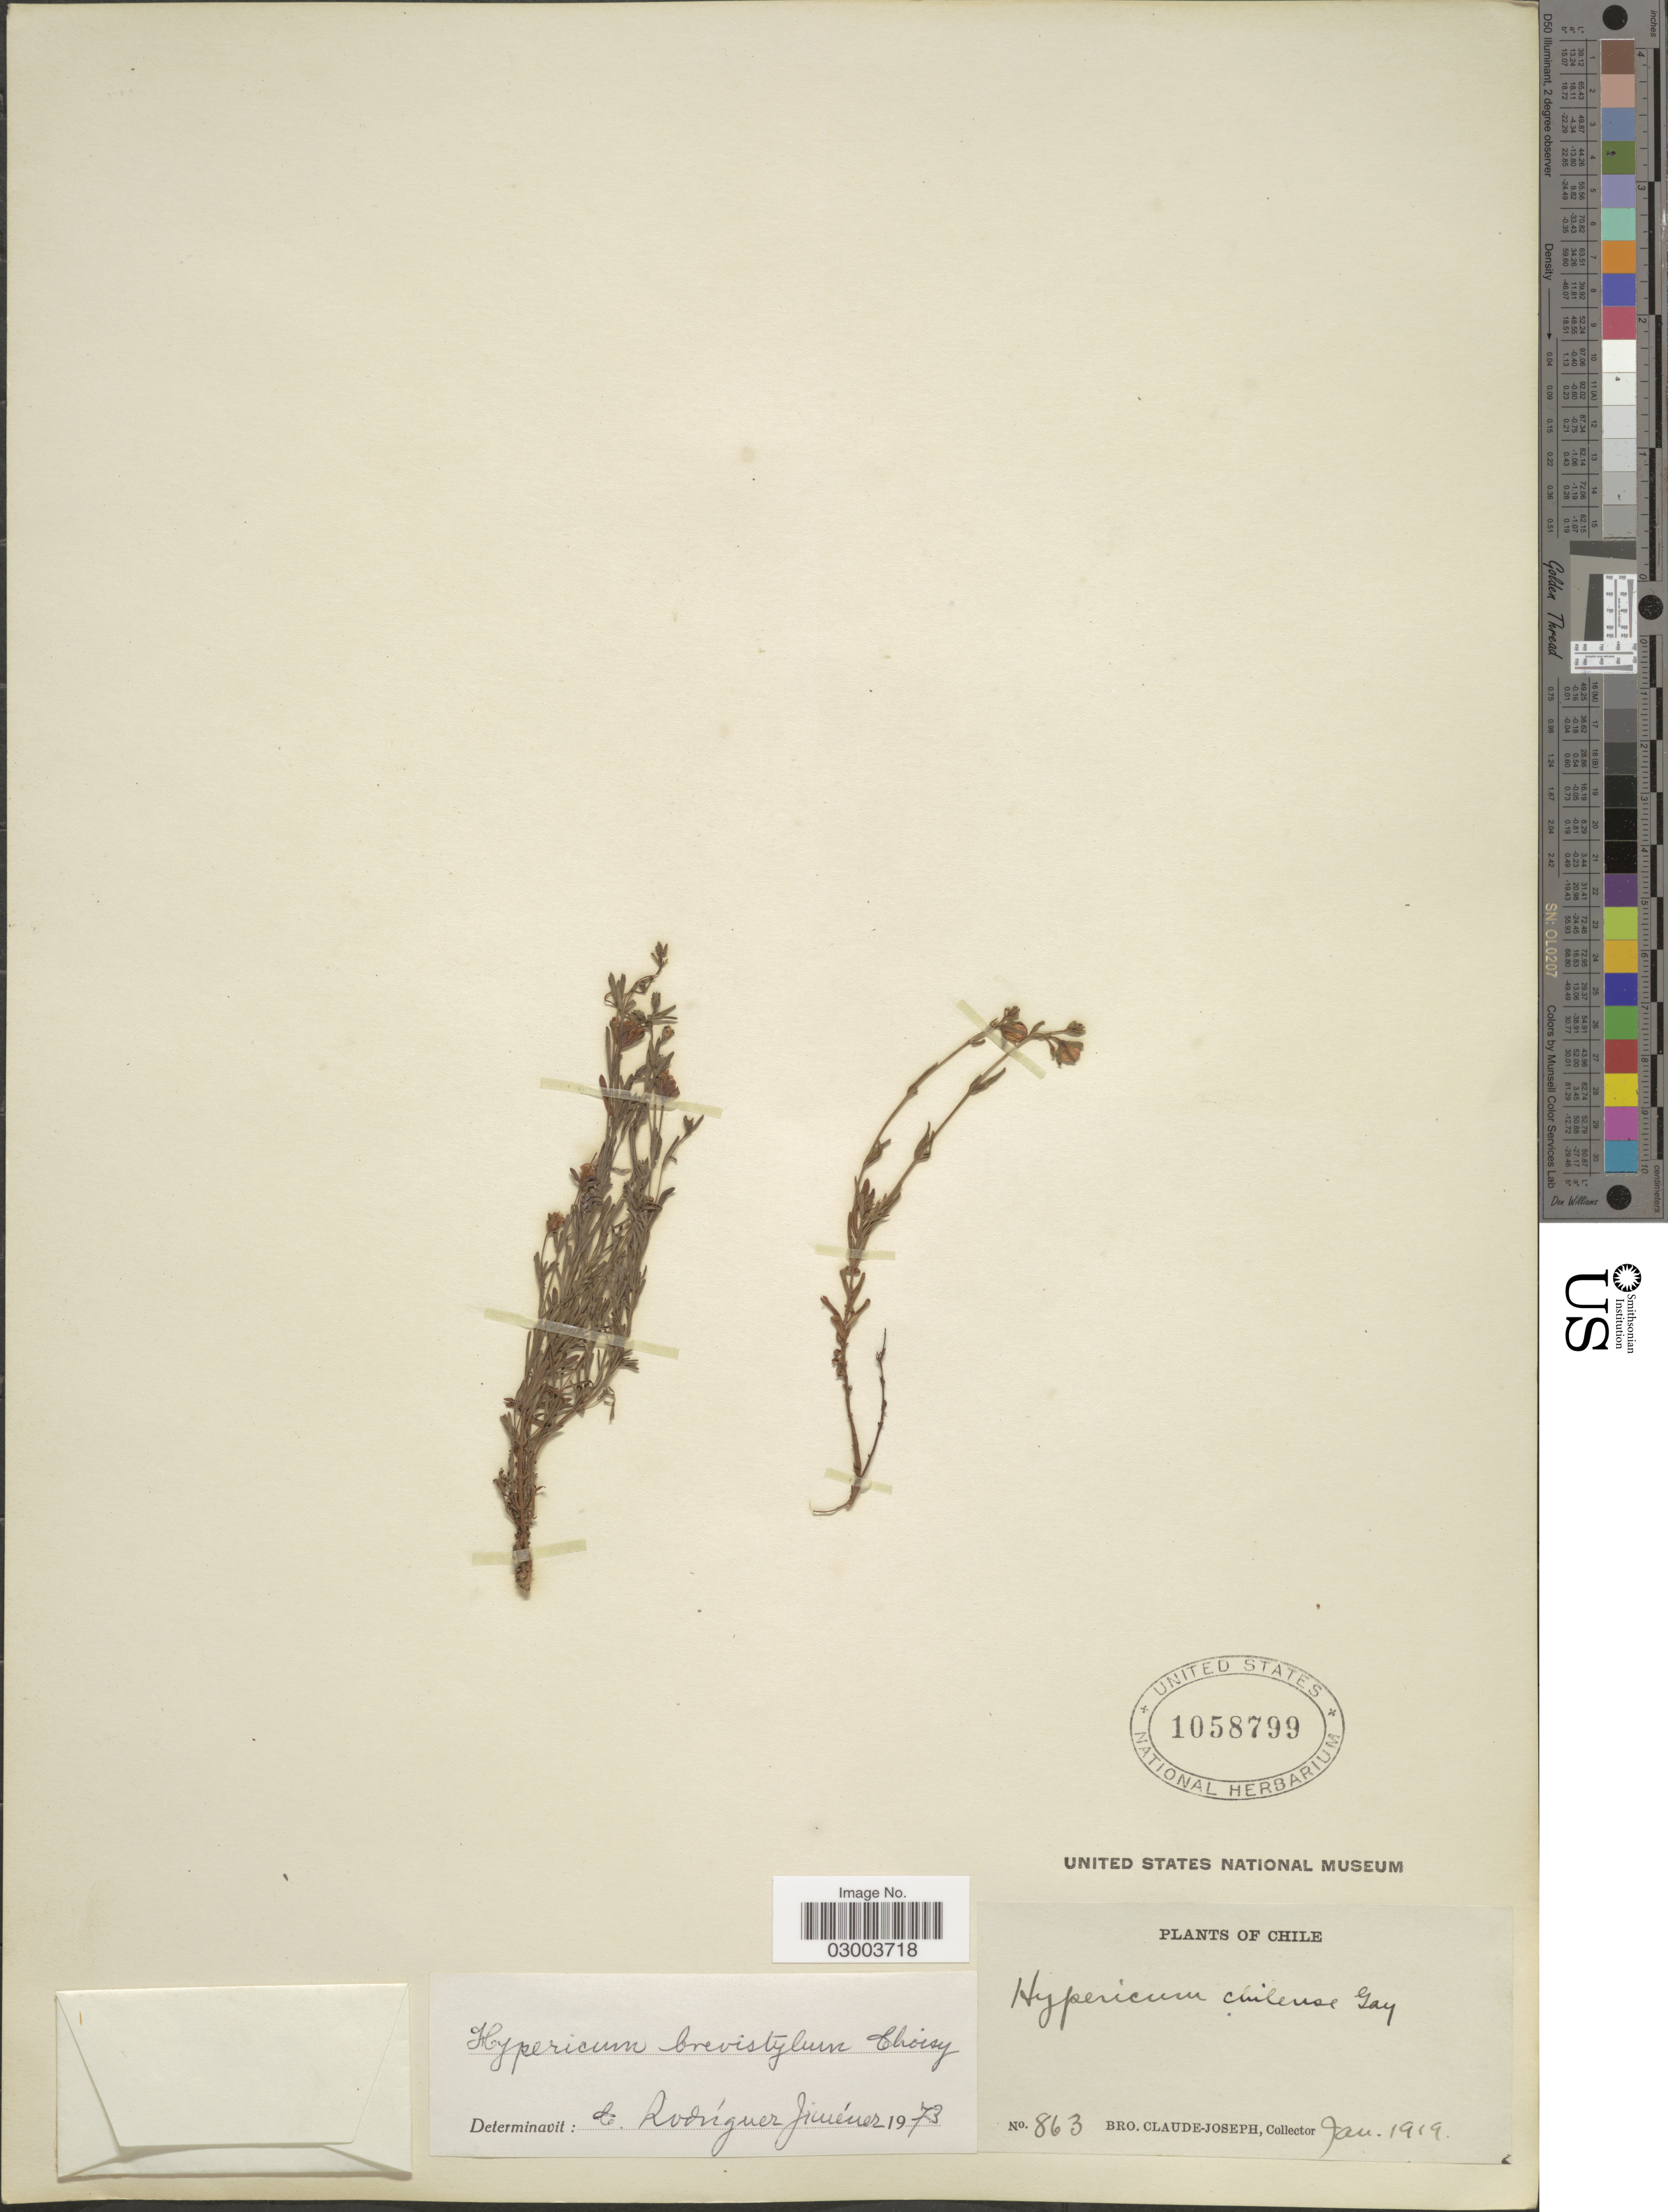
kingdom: Plantae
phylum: Tracheophyta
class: Magnoliopsida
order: Malpighiales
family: Hypericaceae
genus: Hypericum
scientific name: Hypericum caespitosum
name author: Cham. & Schltdl.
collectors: Bro. Claude-Joseph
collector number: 863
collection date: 1919-01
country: Chile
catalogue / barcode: US 1058799